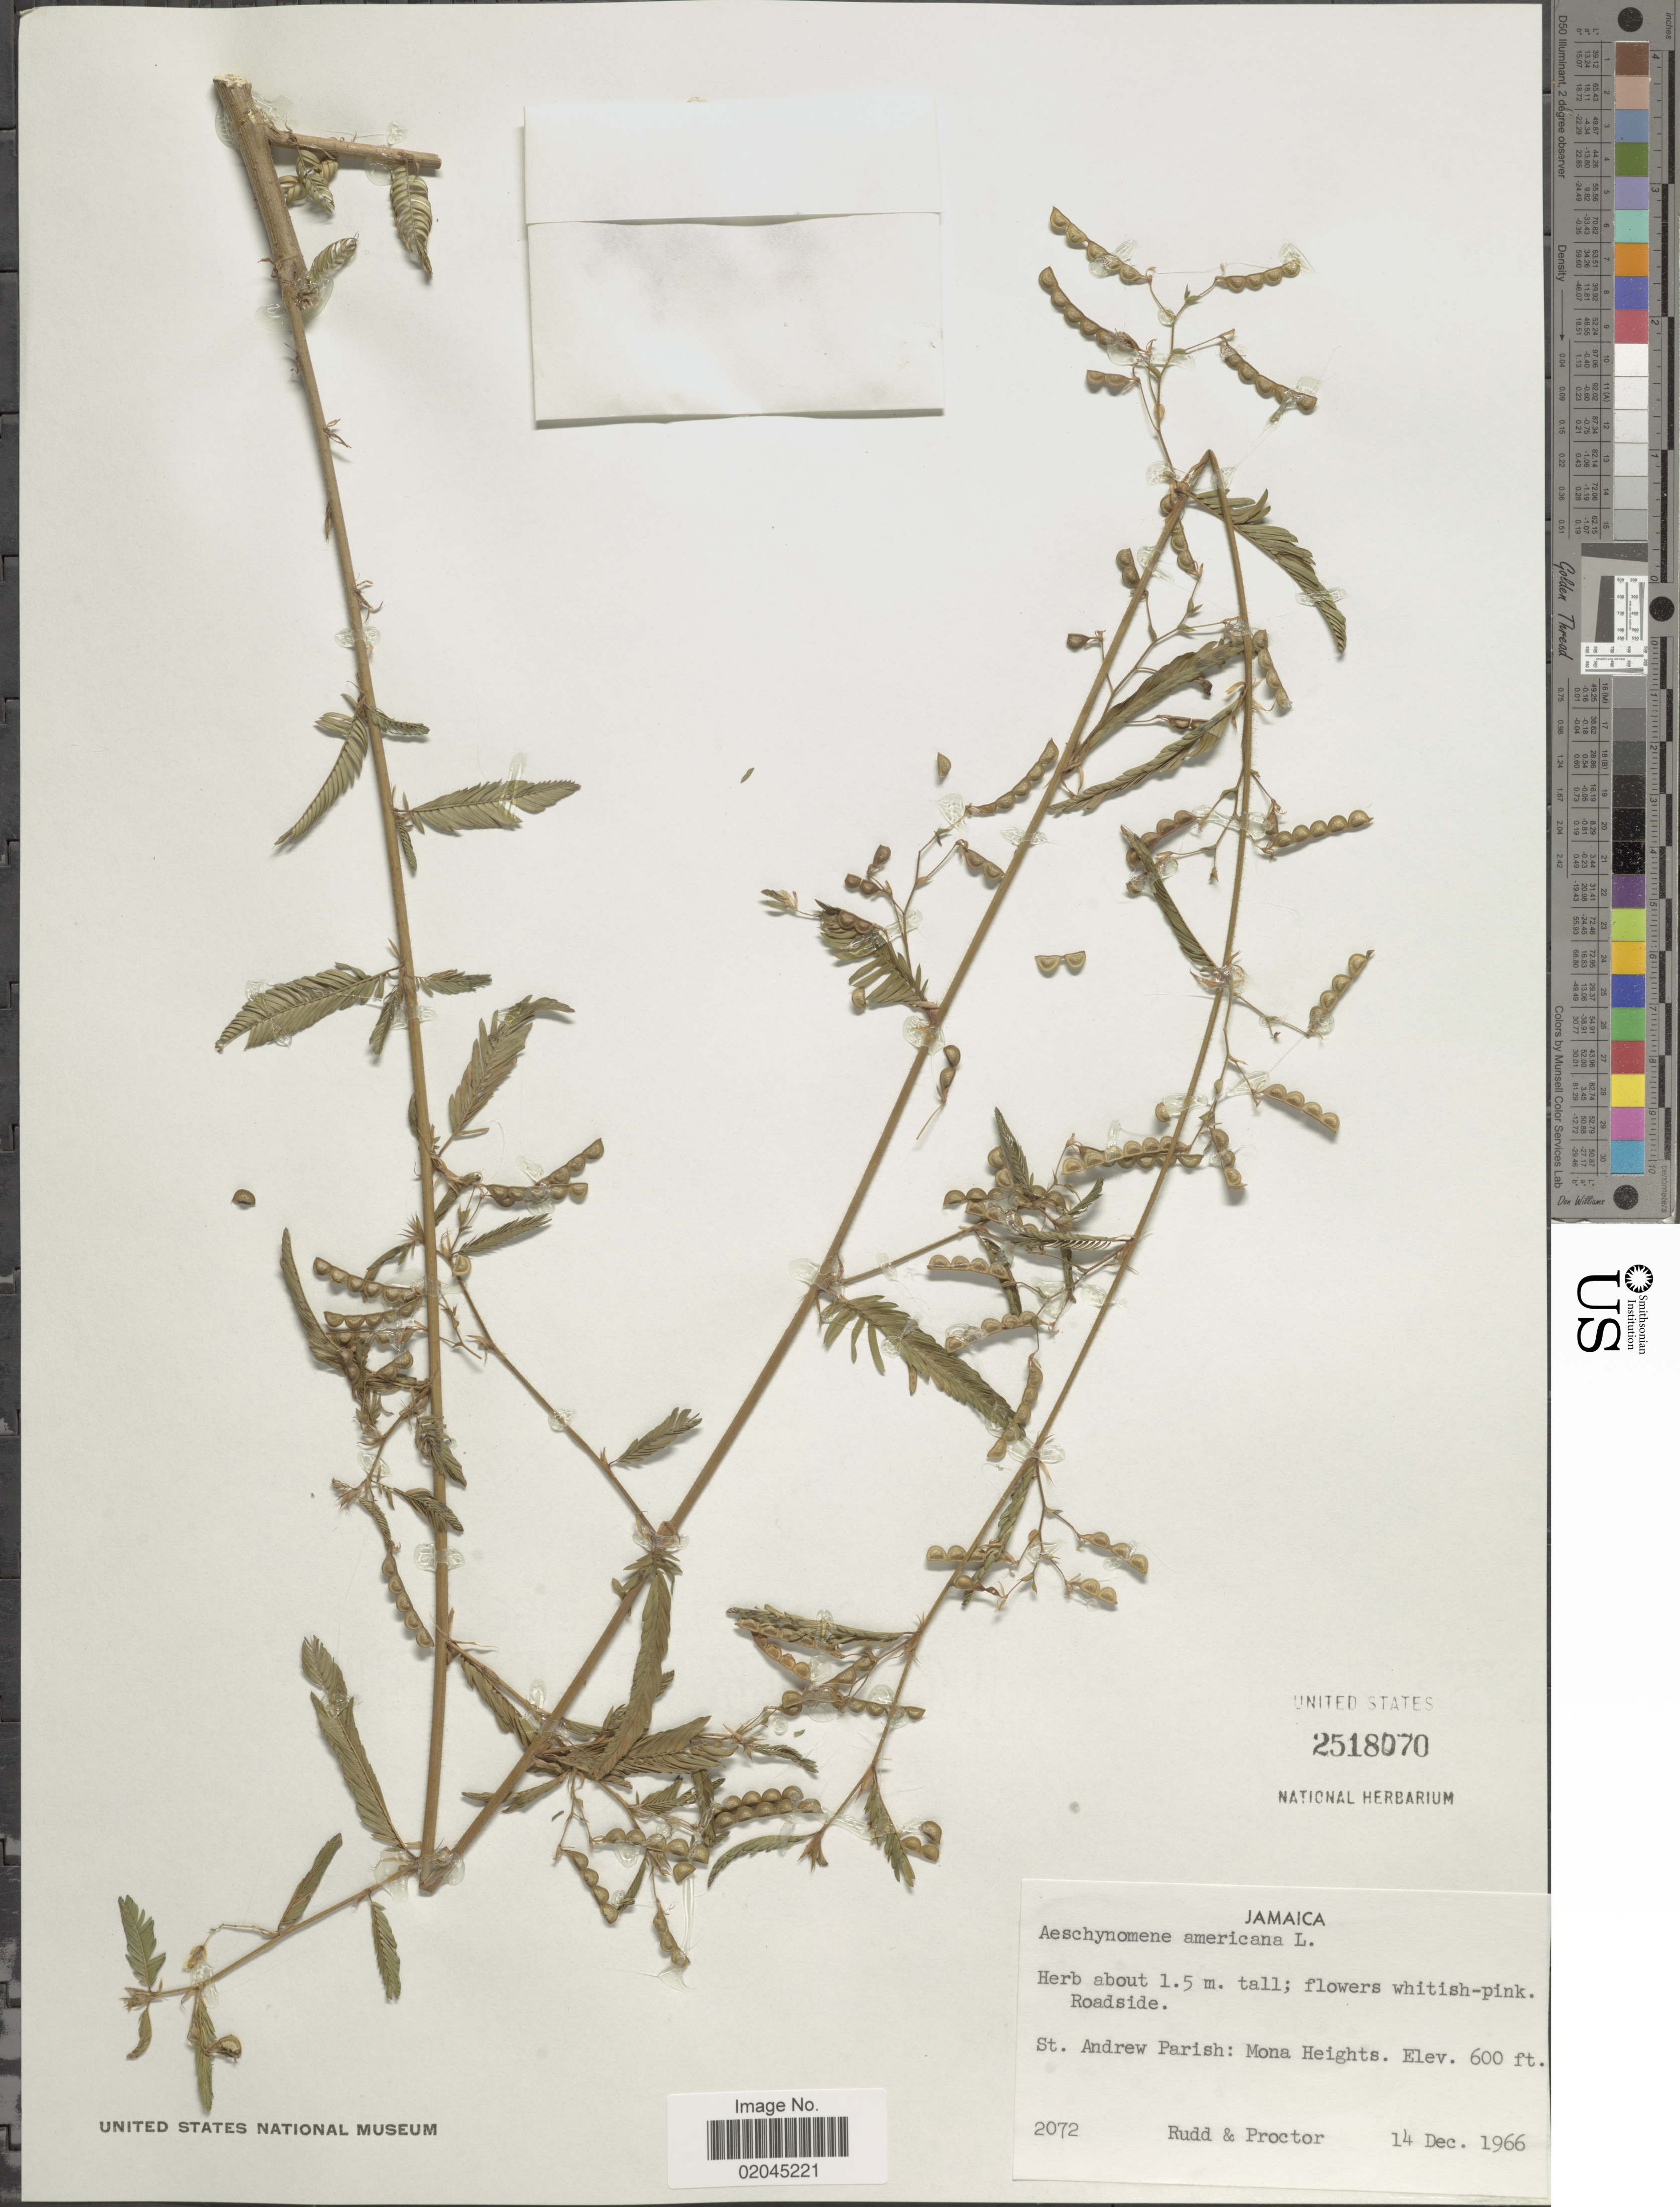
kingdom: Plantae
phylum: Tracheophyta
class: Magnoliopsida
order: Fabales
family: Fabaceae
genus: Aeschynomene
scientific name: Aeschynomene americana var. americana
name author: L.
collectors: -. Rudd & -- Proctor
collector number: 2072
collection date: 1966-12-14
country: Jamaica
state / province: Saint Andrew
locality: Roadside, St. Andrew Parish: Mona Height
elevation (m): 183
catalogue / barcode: US 2518070